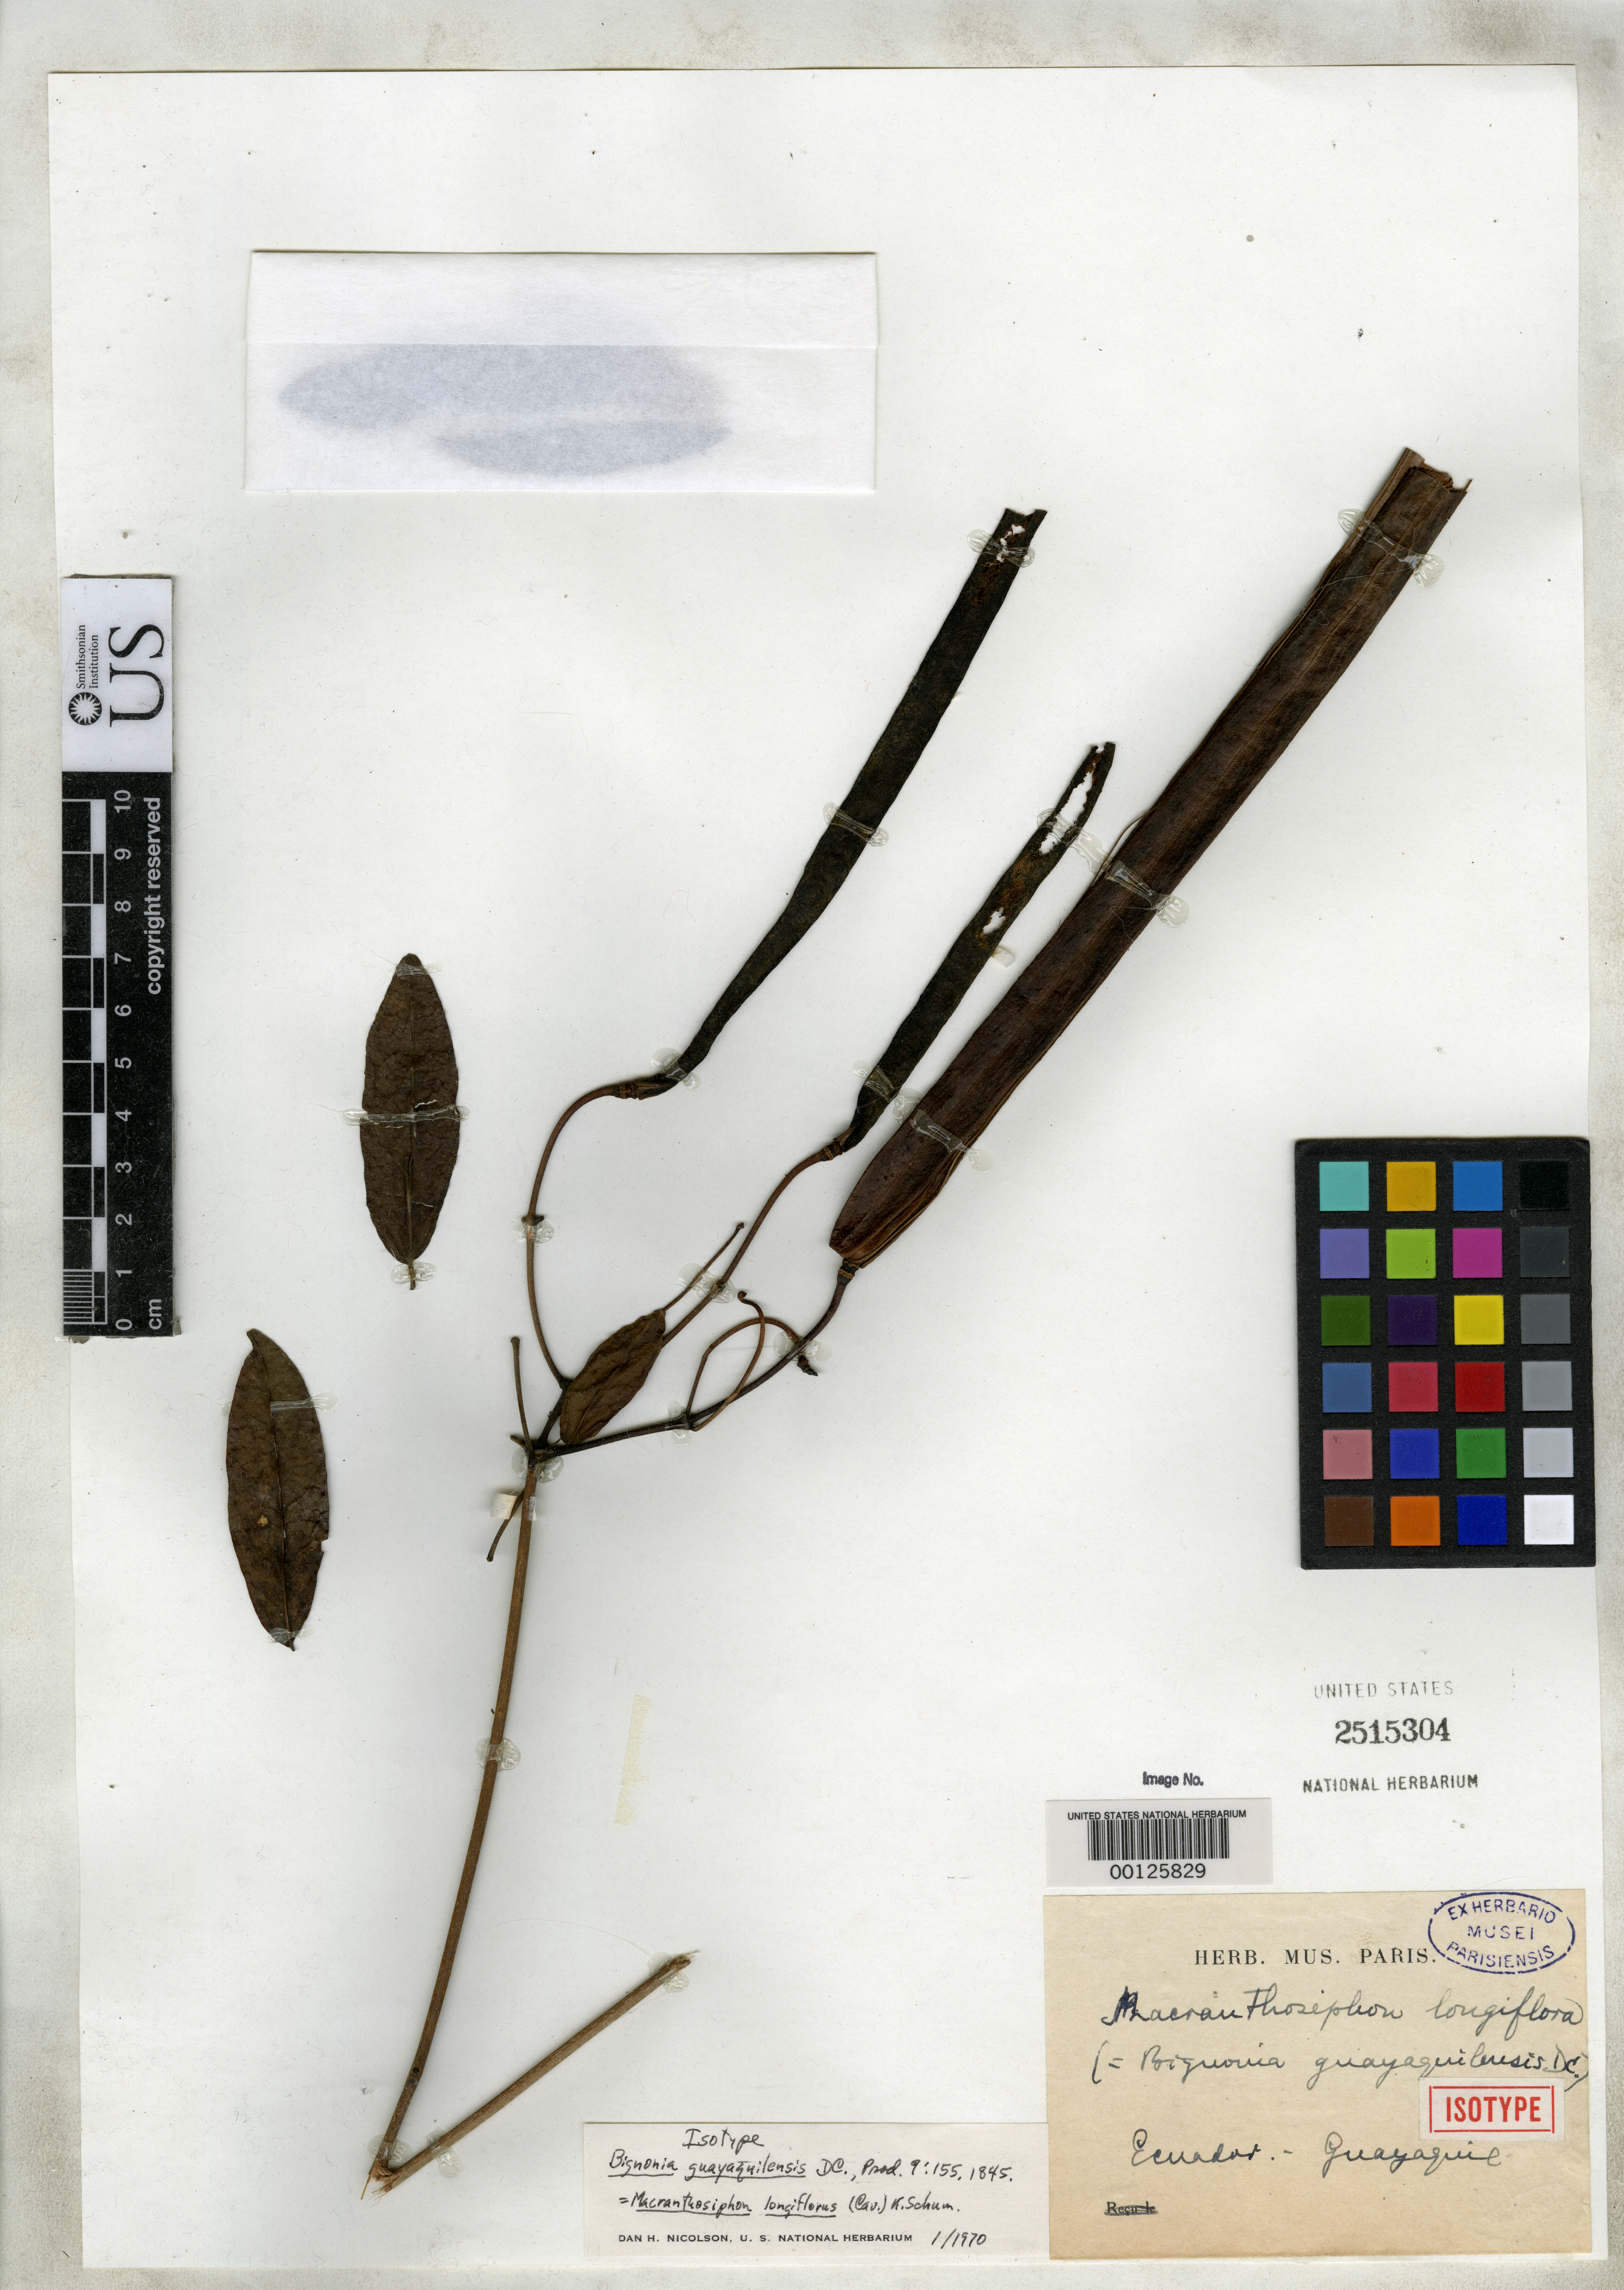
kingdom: Plantae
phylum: Tracheophyta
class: Magnoliopsida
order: Lamiales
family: Bignoniaceae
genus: Bignonia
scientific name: Bignonia guayaquilensis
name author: A. DC. in DC.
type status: Isotype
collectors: C. Gaudichaud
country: Ecuador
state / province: Guayas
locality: Guayaquil.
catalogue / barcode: US 2515304